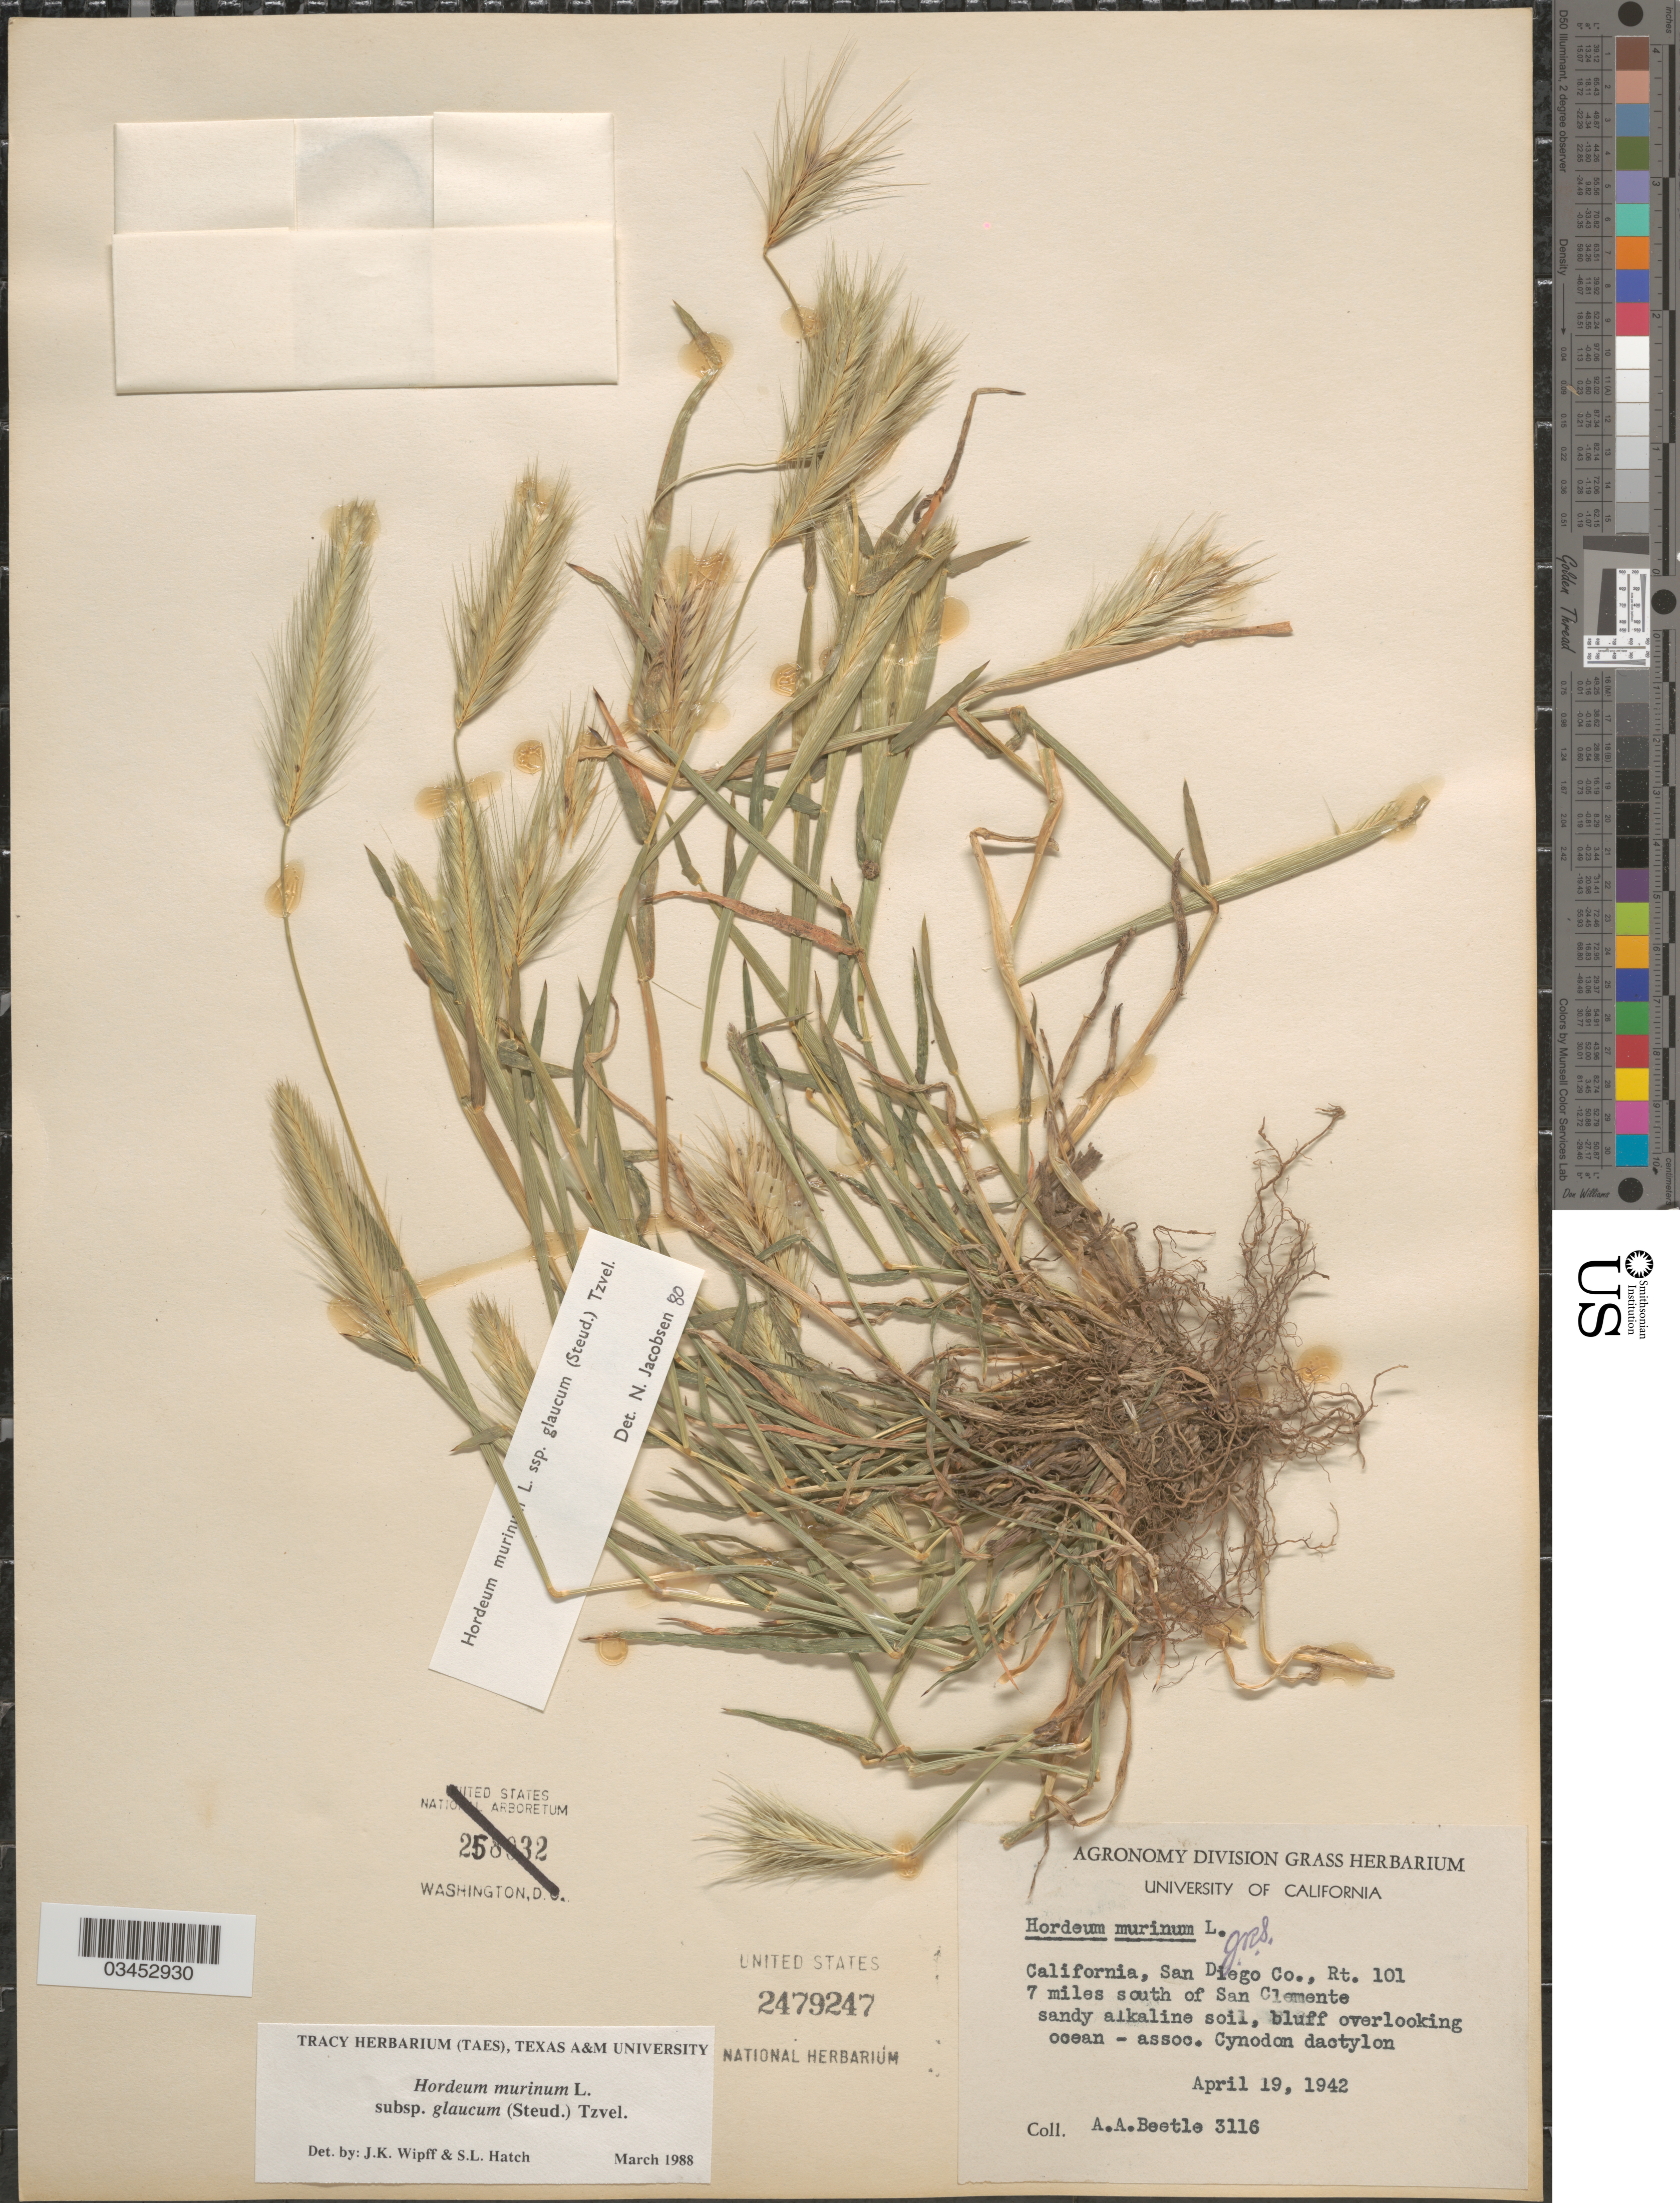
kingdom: Plantae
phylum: Tracheophyta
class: Liliopsida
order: Poales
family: Poaceae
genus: Hordeum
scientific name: Hordeum murinum subsp. glaucum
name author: (Steud.) Tzvelev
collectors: A. A. Beetle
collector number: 3116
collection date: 1942-04-19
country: United States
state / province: California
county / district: San Diego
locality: San Diego Co., Rt. 101. 7 miles south of San Clemente.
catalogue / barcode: US 2479247